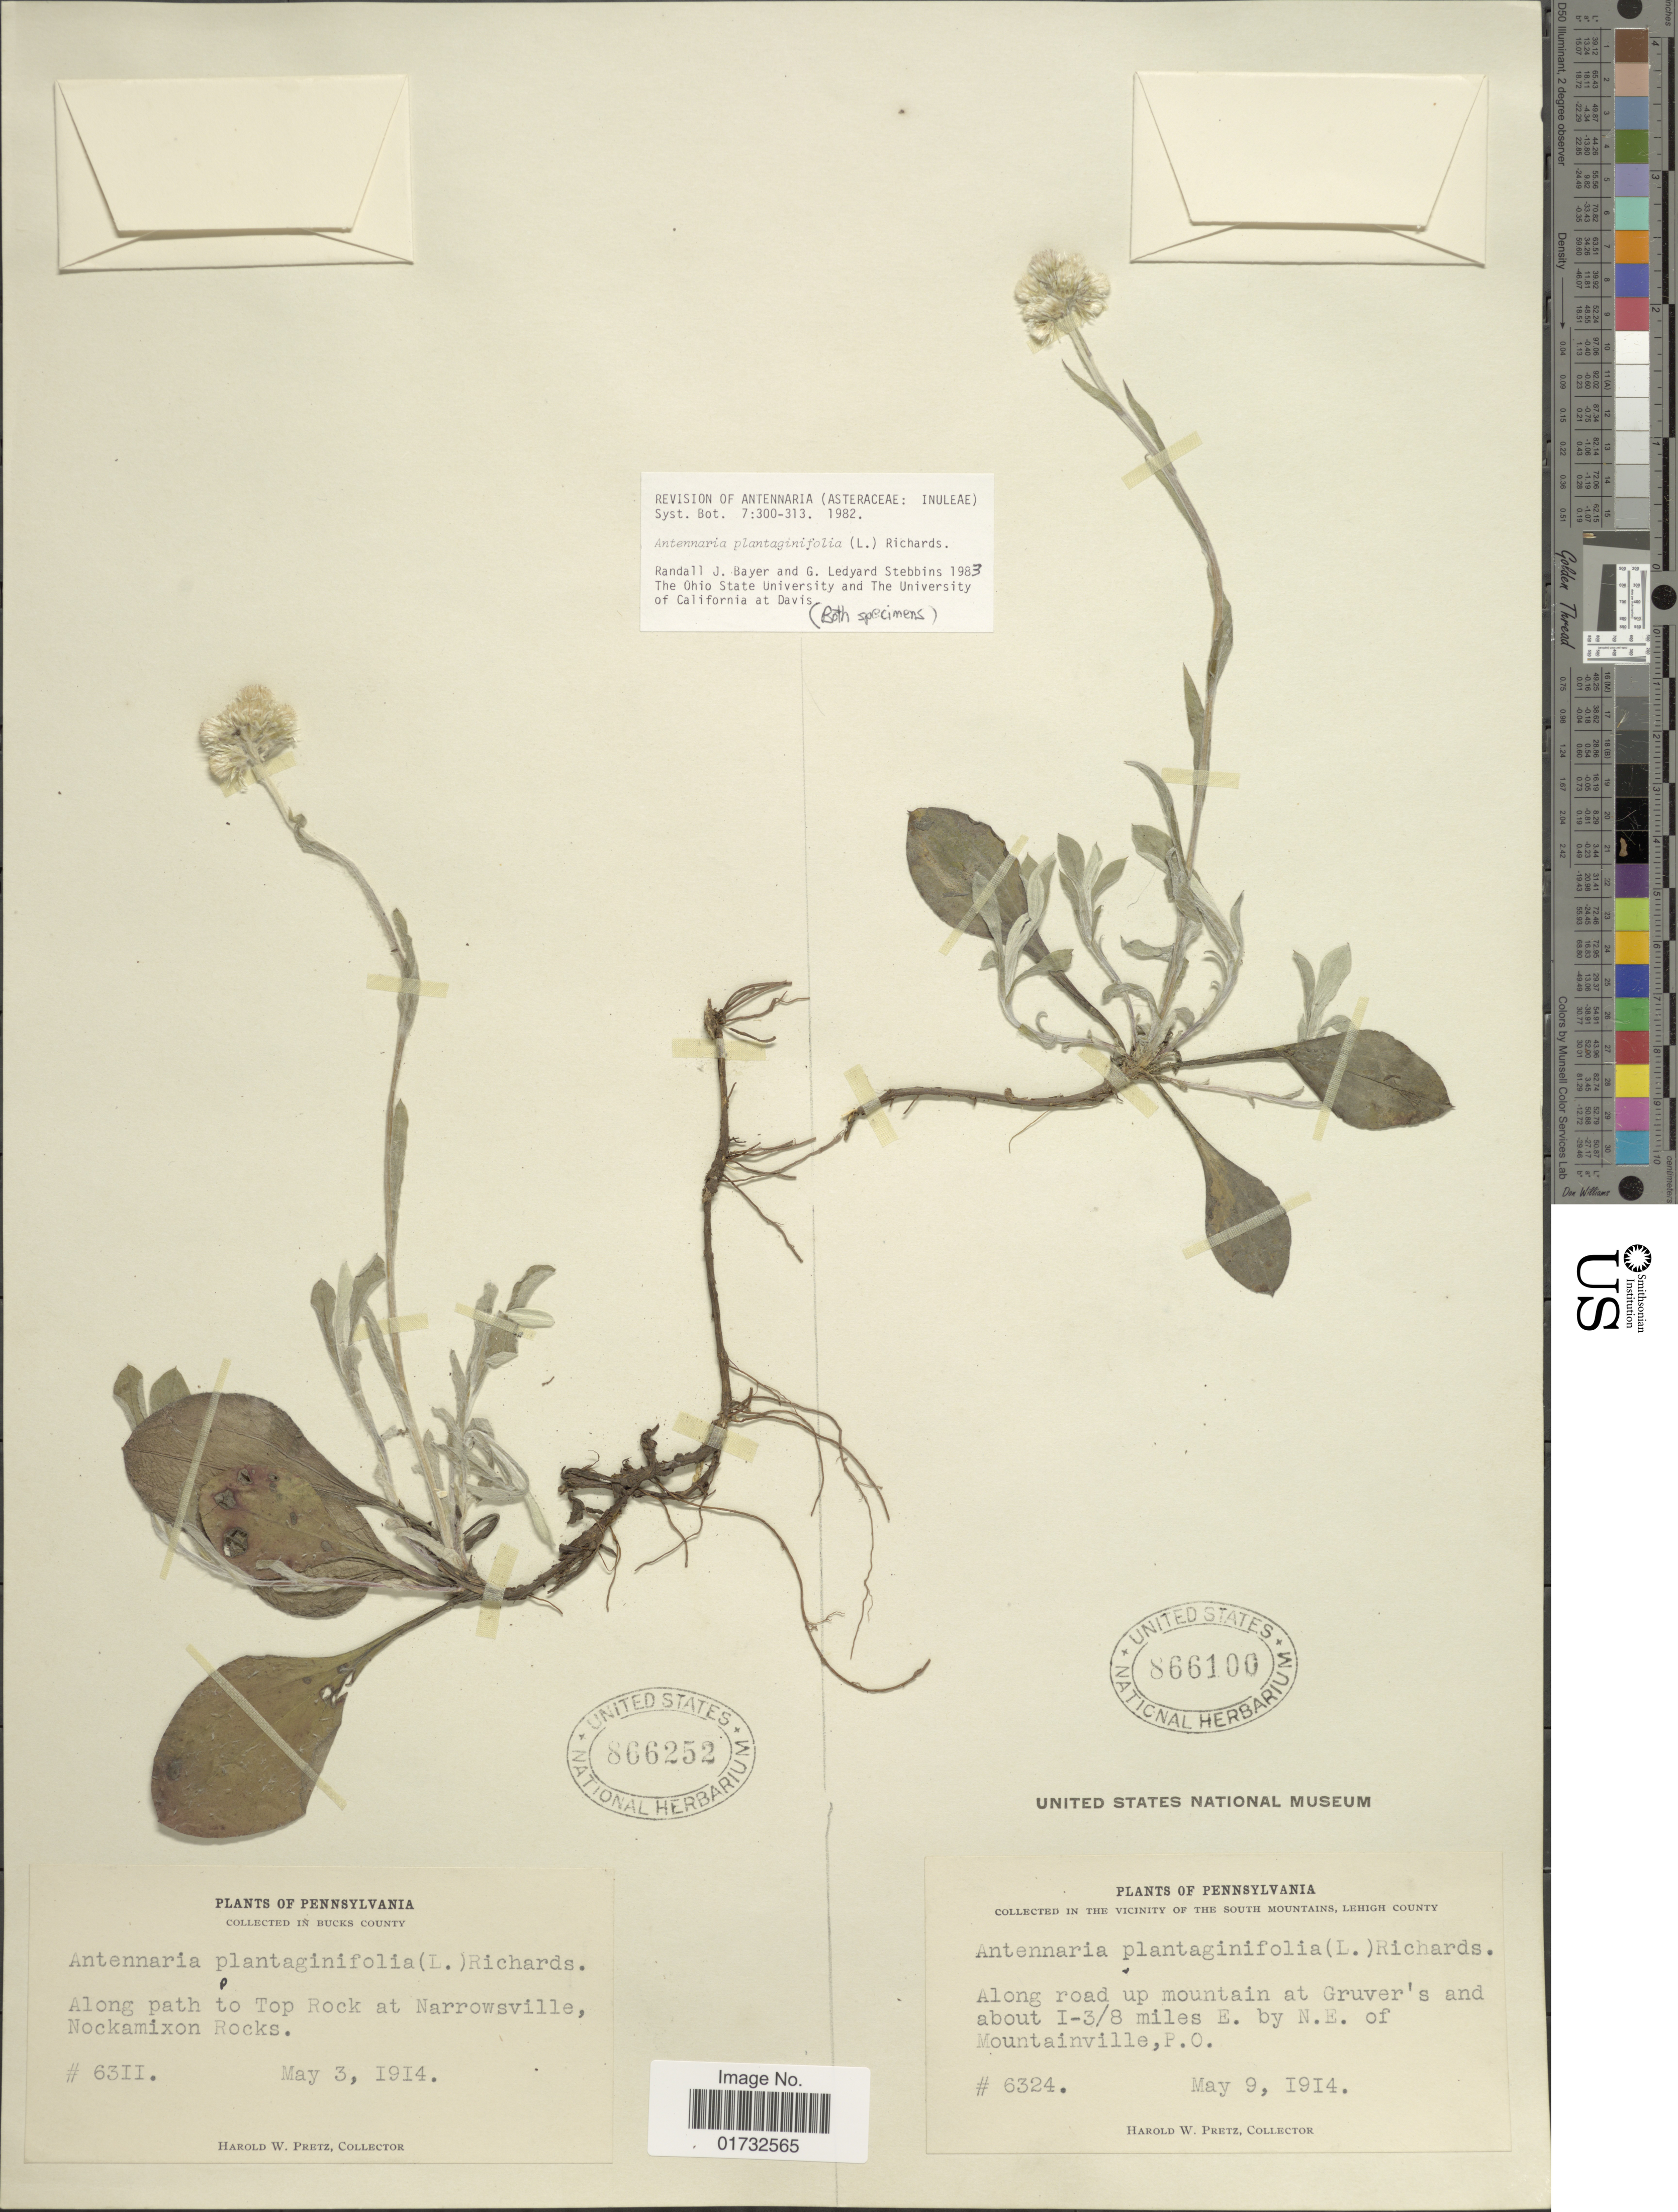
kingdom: Plantae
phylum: Tracheophyta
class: Magnoliopsida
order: Asterales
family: Asteraceae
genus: Antennaria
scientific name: Antennaria plantaginifolia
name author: (L.) Richardson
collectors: H. W. Pretz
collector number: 6311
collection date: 1914-05-03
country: United States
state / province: Pennsylvania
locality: Bucks County. Along path to Top Rock at Narrowsville, Nockamixon Rocks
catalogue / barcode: US 866252-2